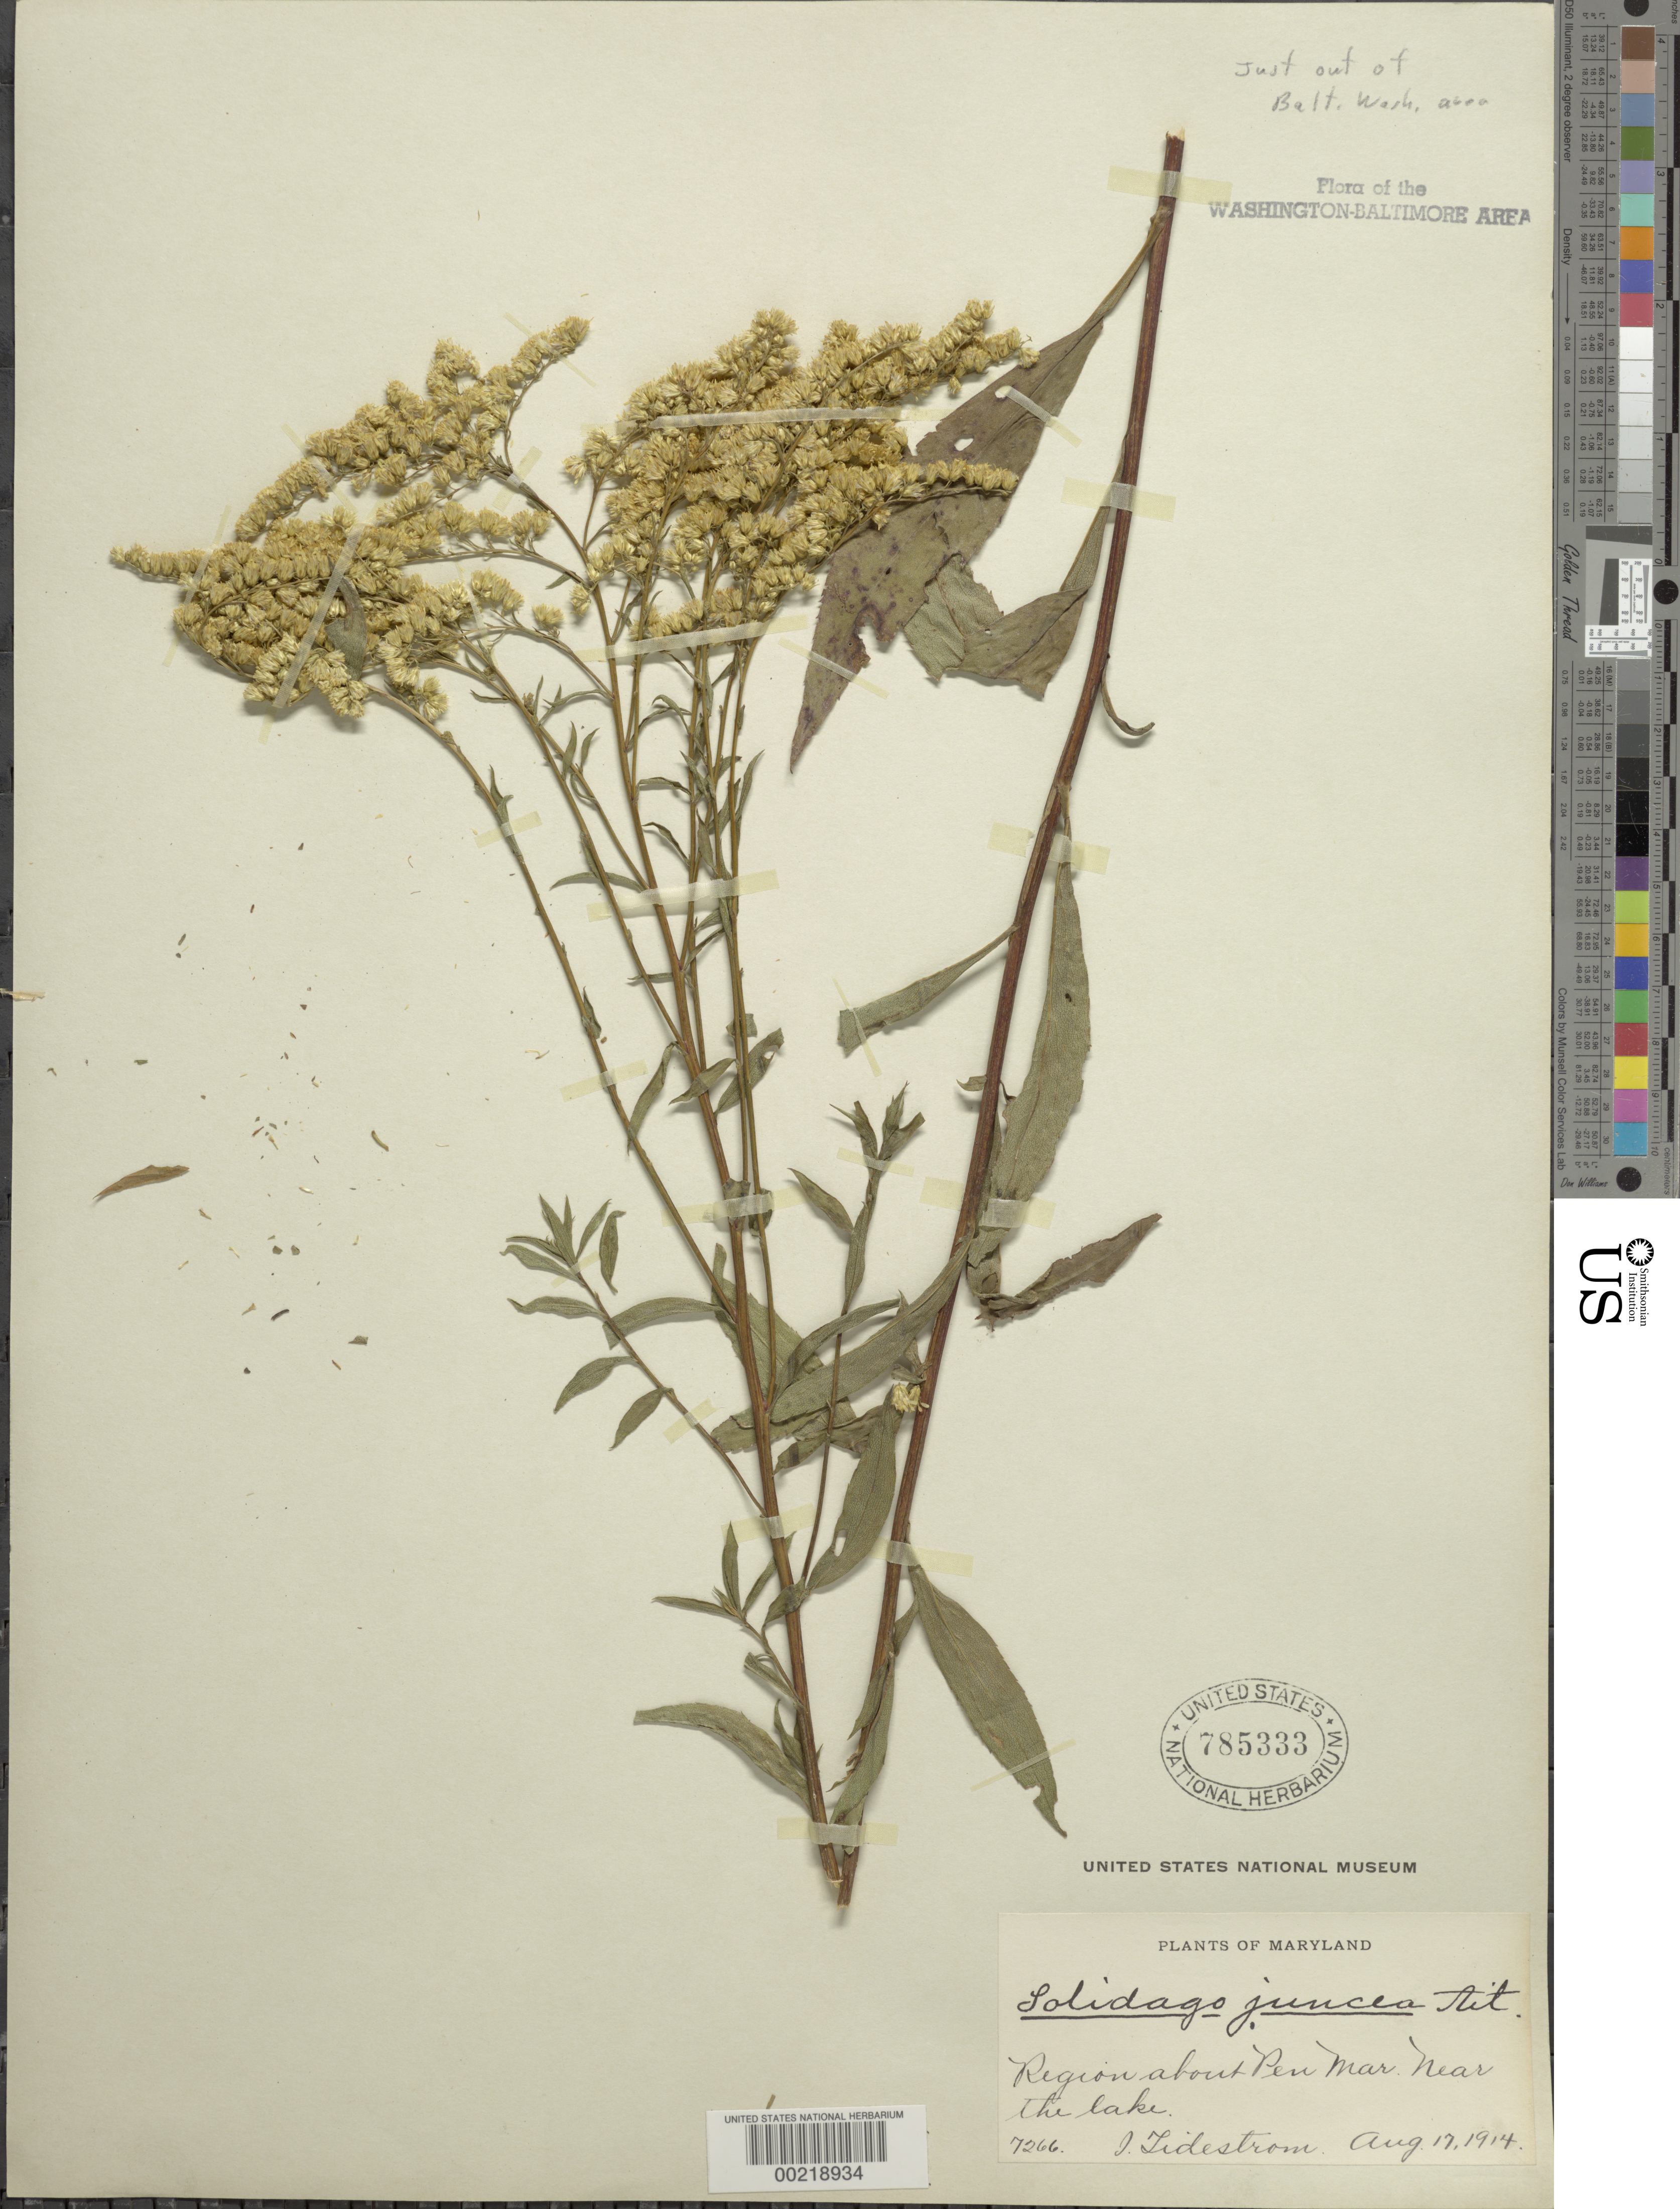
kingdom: Plantae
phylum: Tracheophyta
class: Magnoliopsida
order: Asterales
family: Asteraceae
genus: Solidago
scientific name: Solidago juncea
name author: Aiton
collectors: I. F. Tidestrom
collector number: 7266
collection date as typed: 17 Aug 1914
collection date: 1914-08-17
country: United States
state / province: Maryland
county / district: Washington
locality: Region about Pen Mar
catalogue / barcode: US 785333